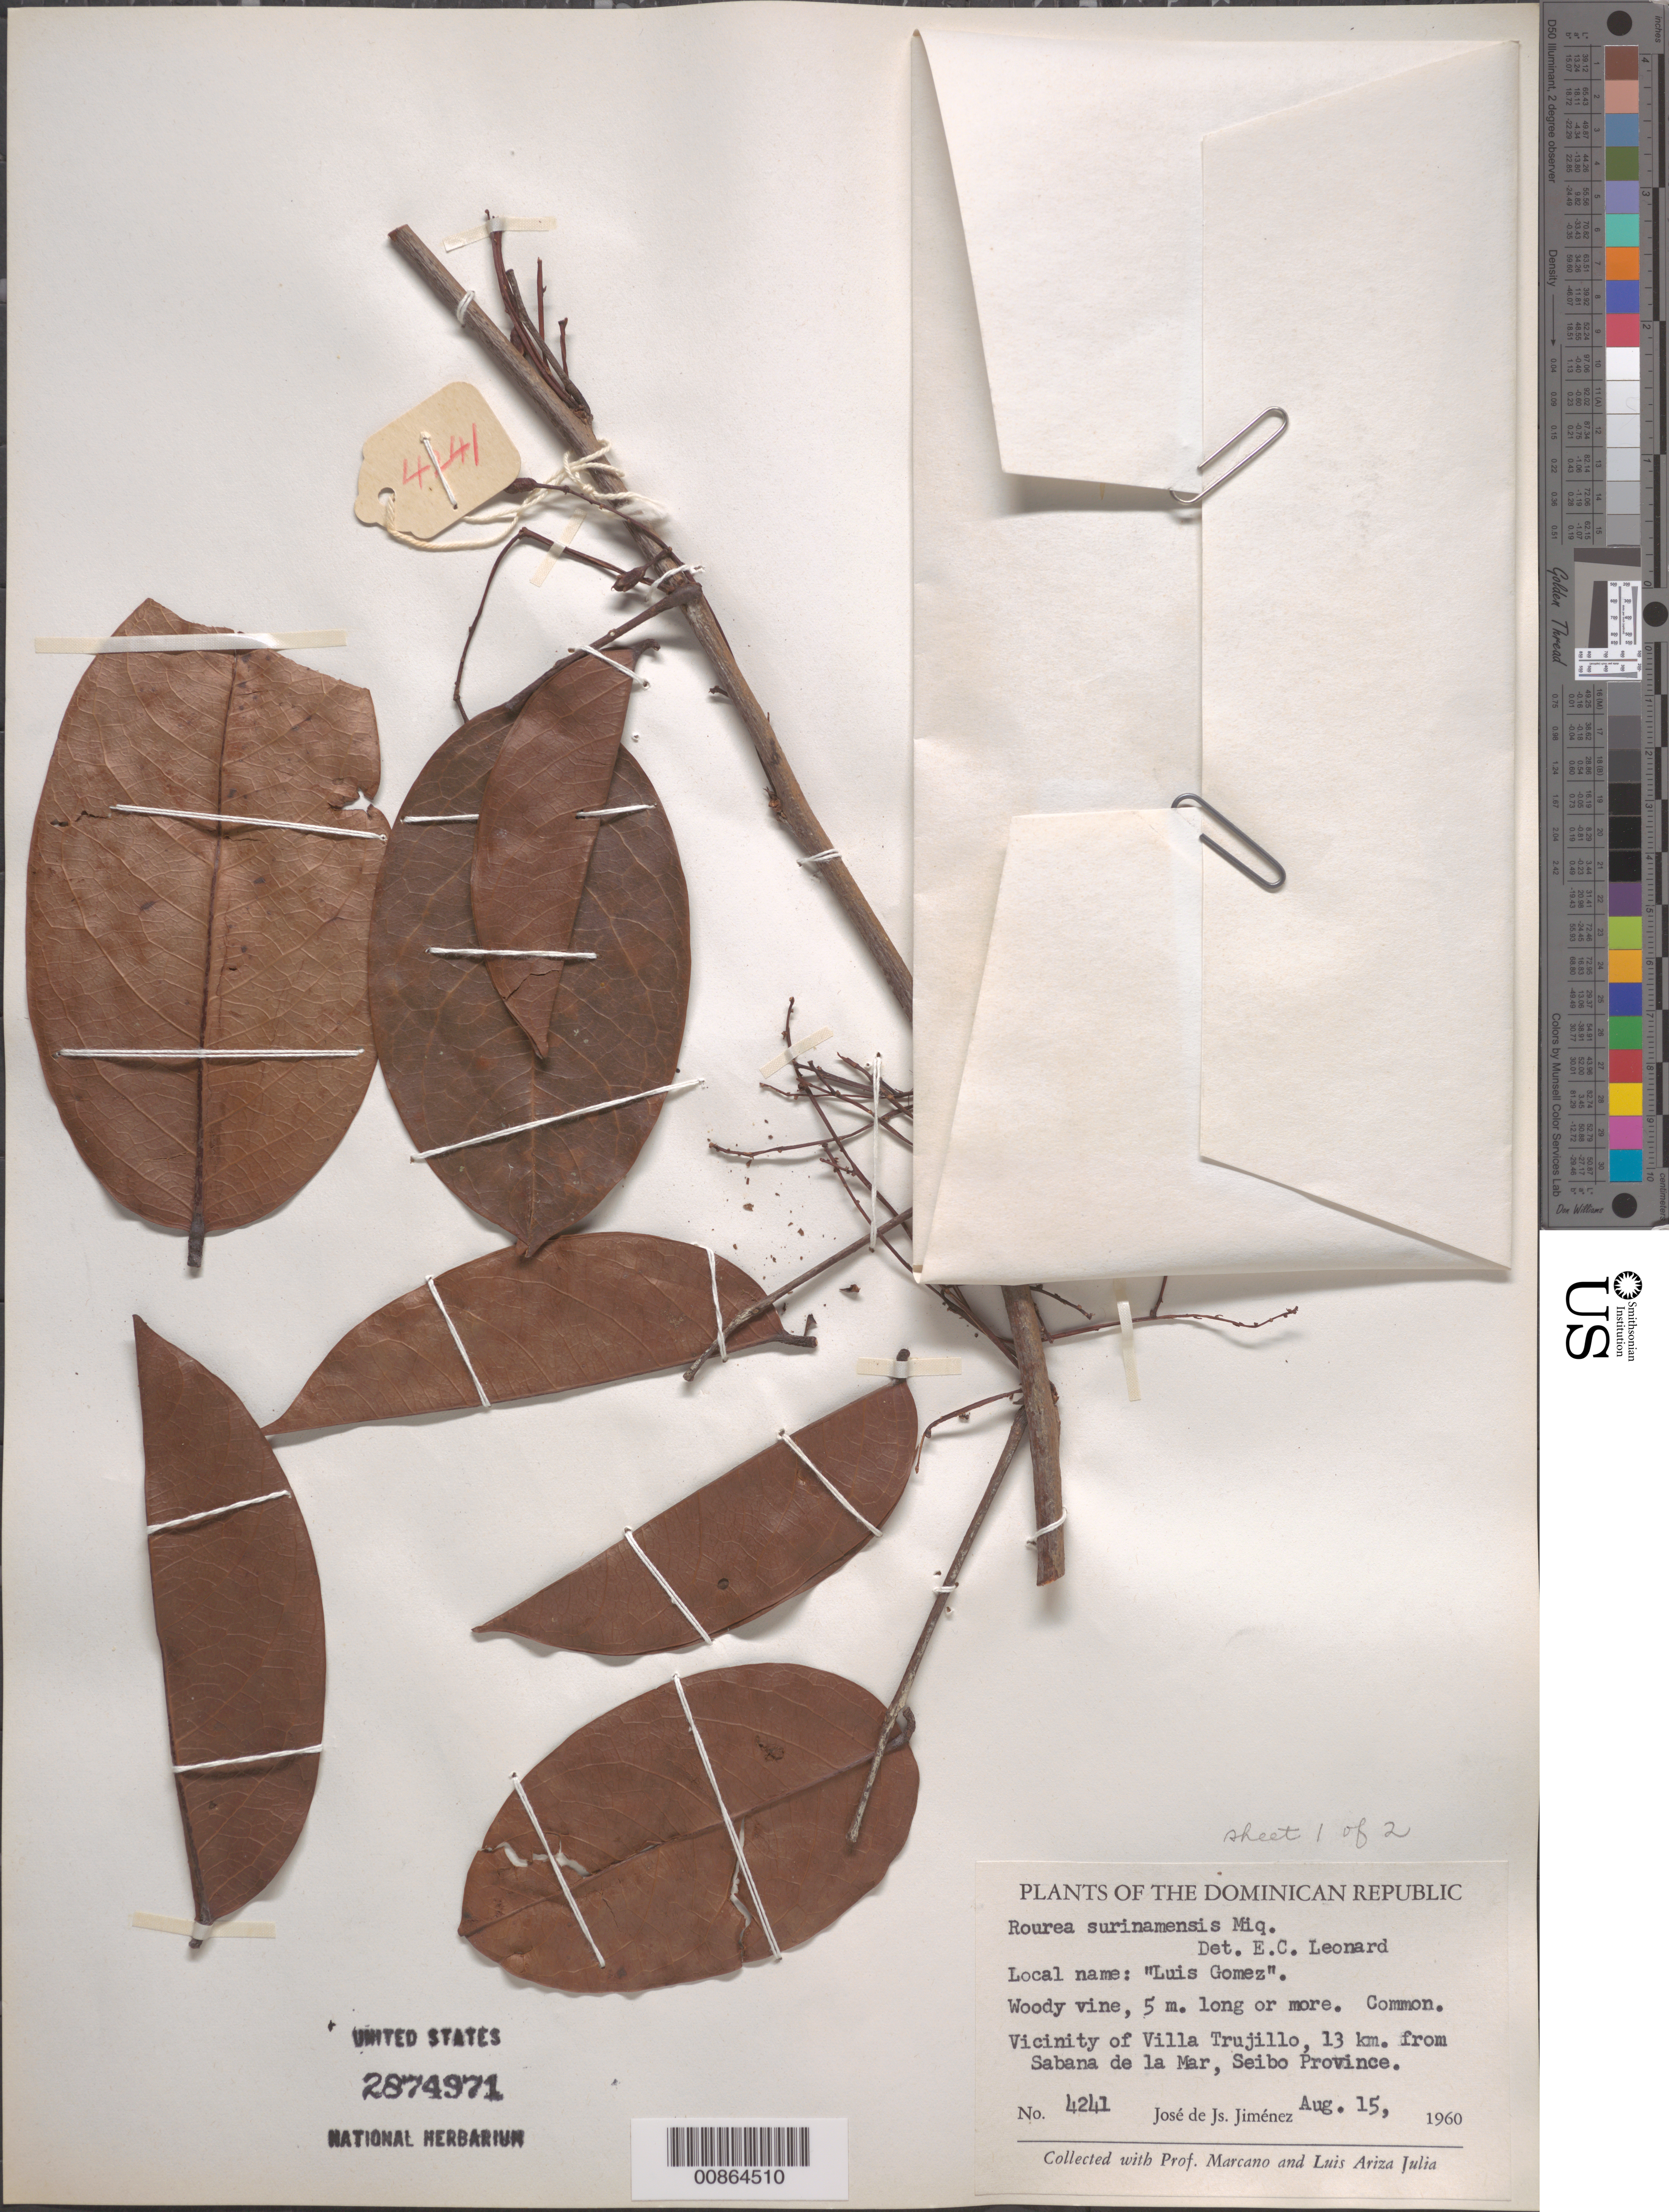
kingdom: Plantae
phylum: Tracheophyta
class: Magnoliopsida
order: Oxalidales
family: Connaraceae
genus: Rourea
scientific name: Rourea surinamensis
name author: Miq.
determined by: Leonard, Emery C., (US)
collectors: J. J. Jiménez Almonte, E. J. Marcano F. & L. Ariza-Julia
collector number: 4241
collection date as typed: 15 Aug 1960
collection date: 1960-08-15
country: Dominican Republic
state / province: El Seibo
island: Hispaniola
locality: Vicinity of Villa Trujillo, 13 km from Sabana de la Mar.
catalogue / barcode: US 2874971